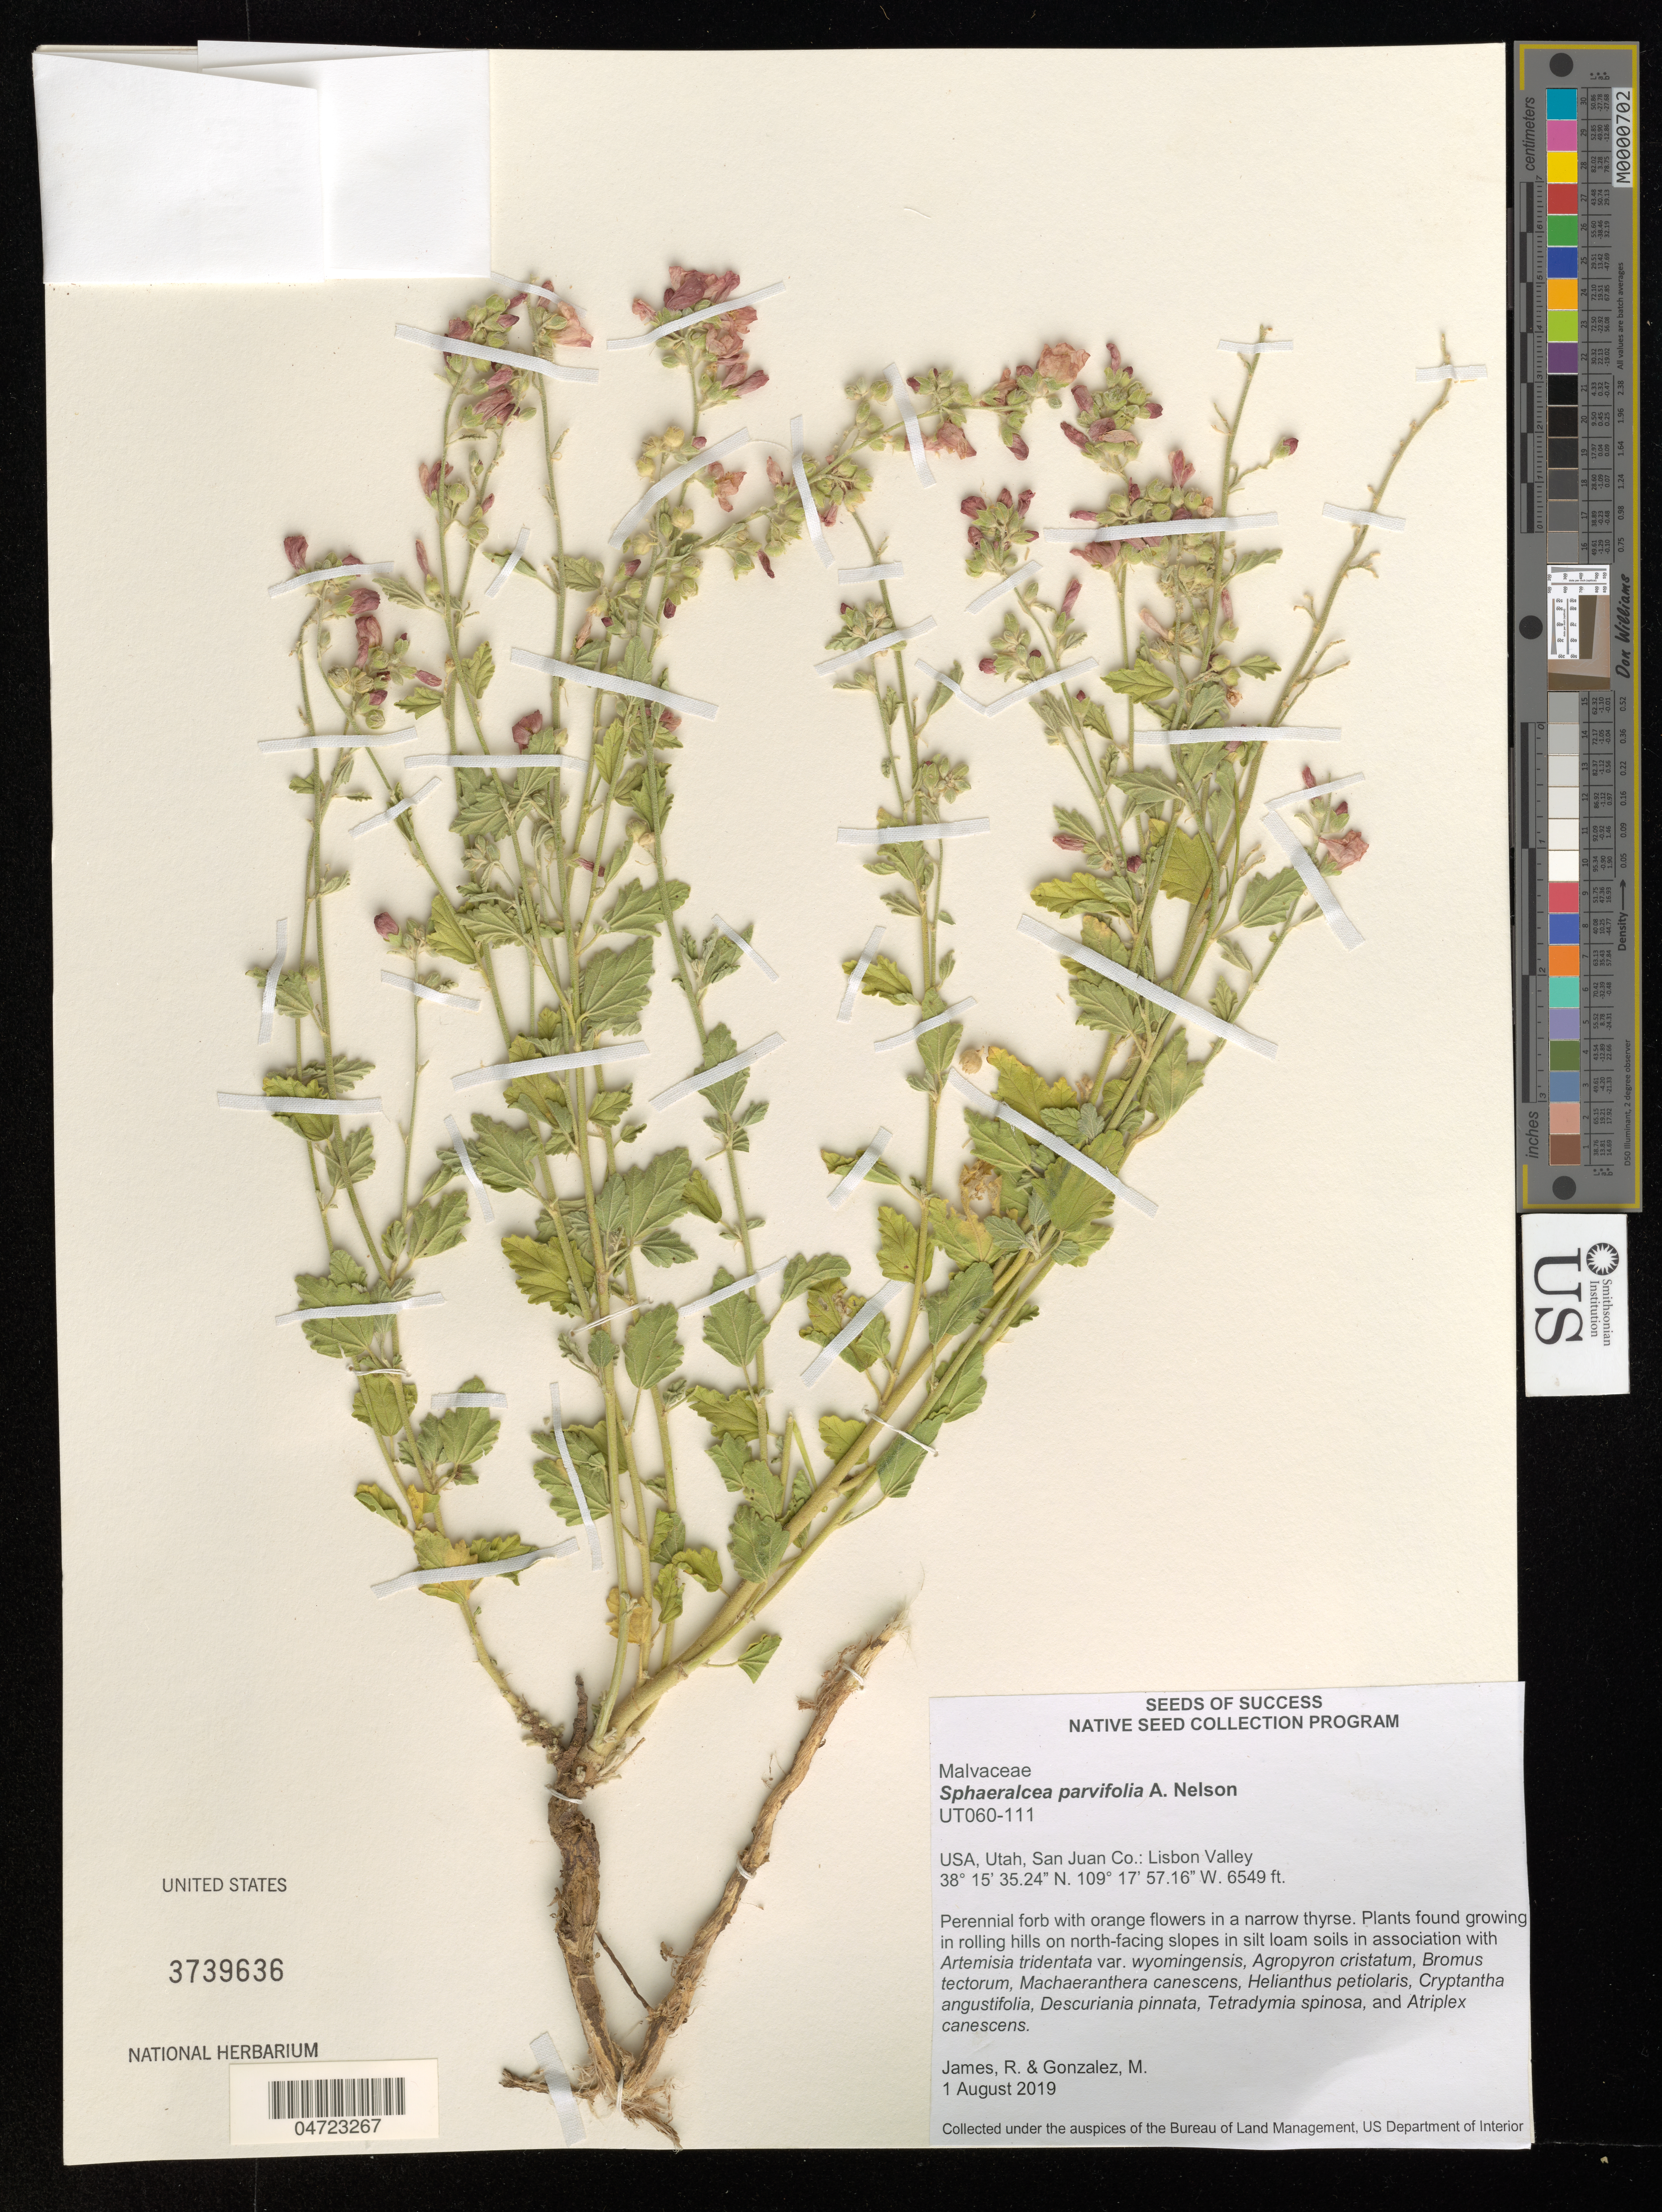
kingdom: Plantae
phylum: Tracheophyta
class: Magnoliopsida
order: Malvales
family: Malvaceae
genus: Sphaeralcea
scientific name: Sphaeralcea parvifolia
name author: A. Nelson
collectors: R. James & M. Gonzalez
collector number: UT060-111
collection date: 2019-08-01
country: United States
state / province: Utah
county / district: San Juan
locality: San Juan Co.: Lisbon Valley. In rolling hills on north-facing slopes.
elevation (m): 1996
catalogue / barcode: US 3739636